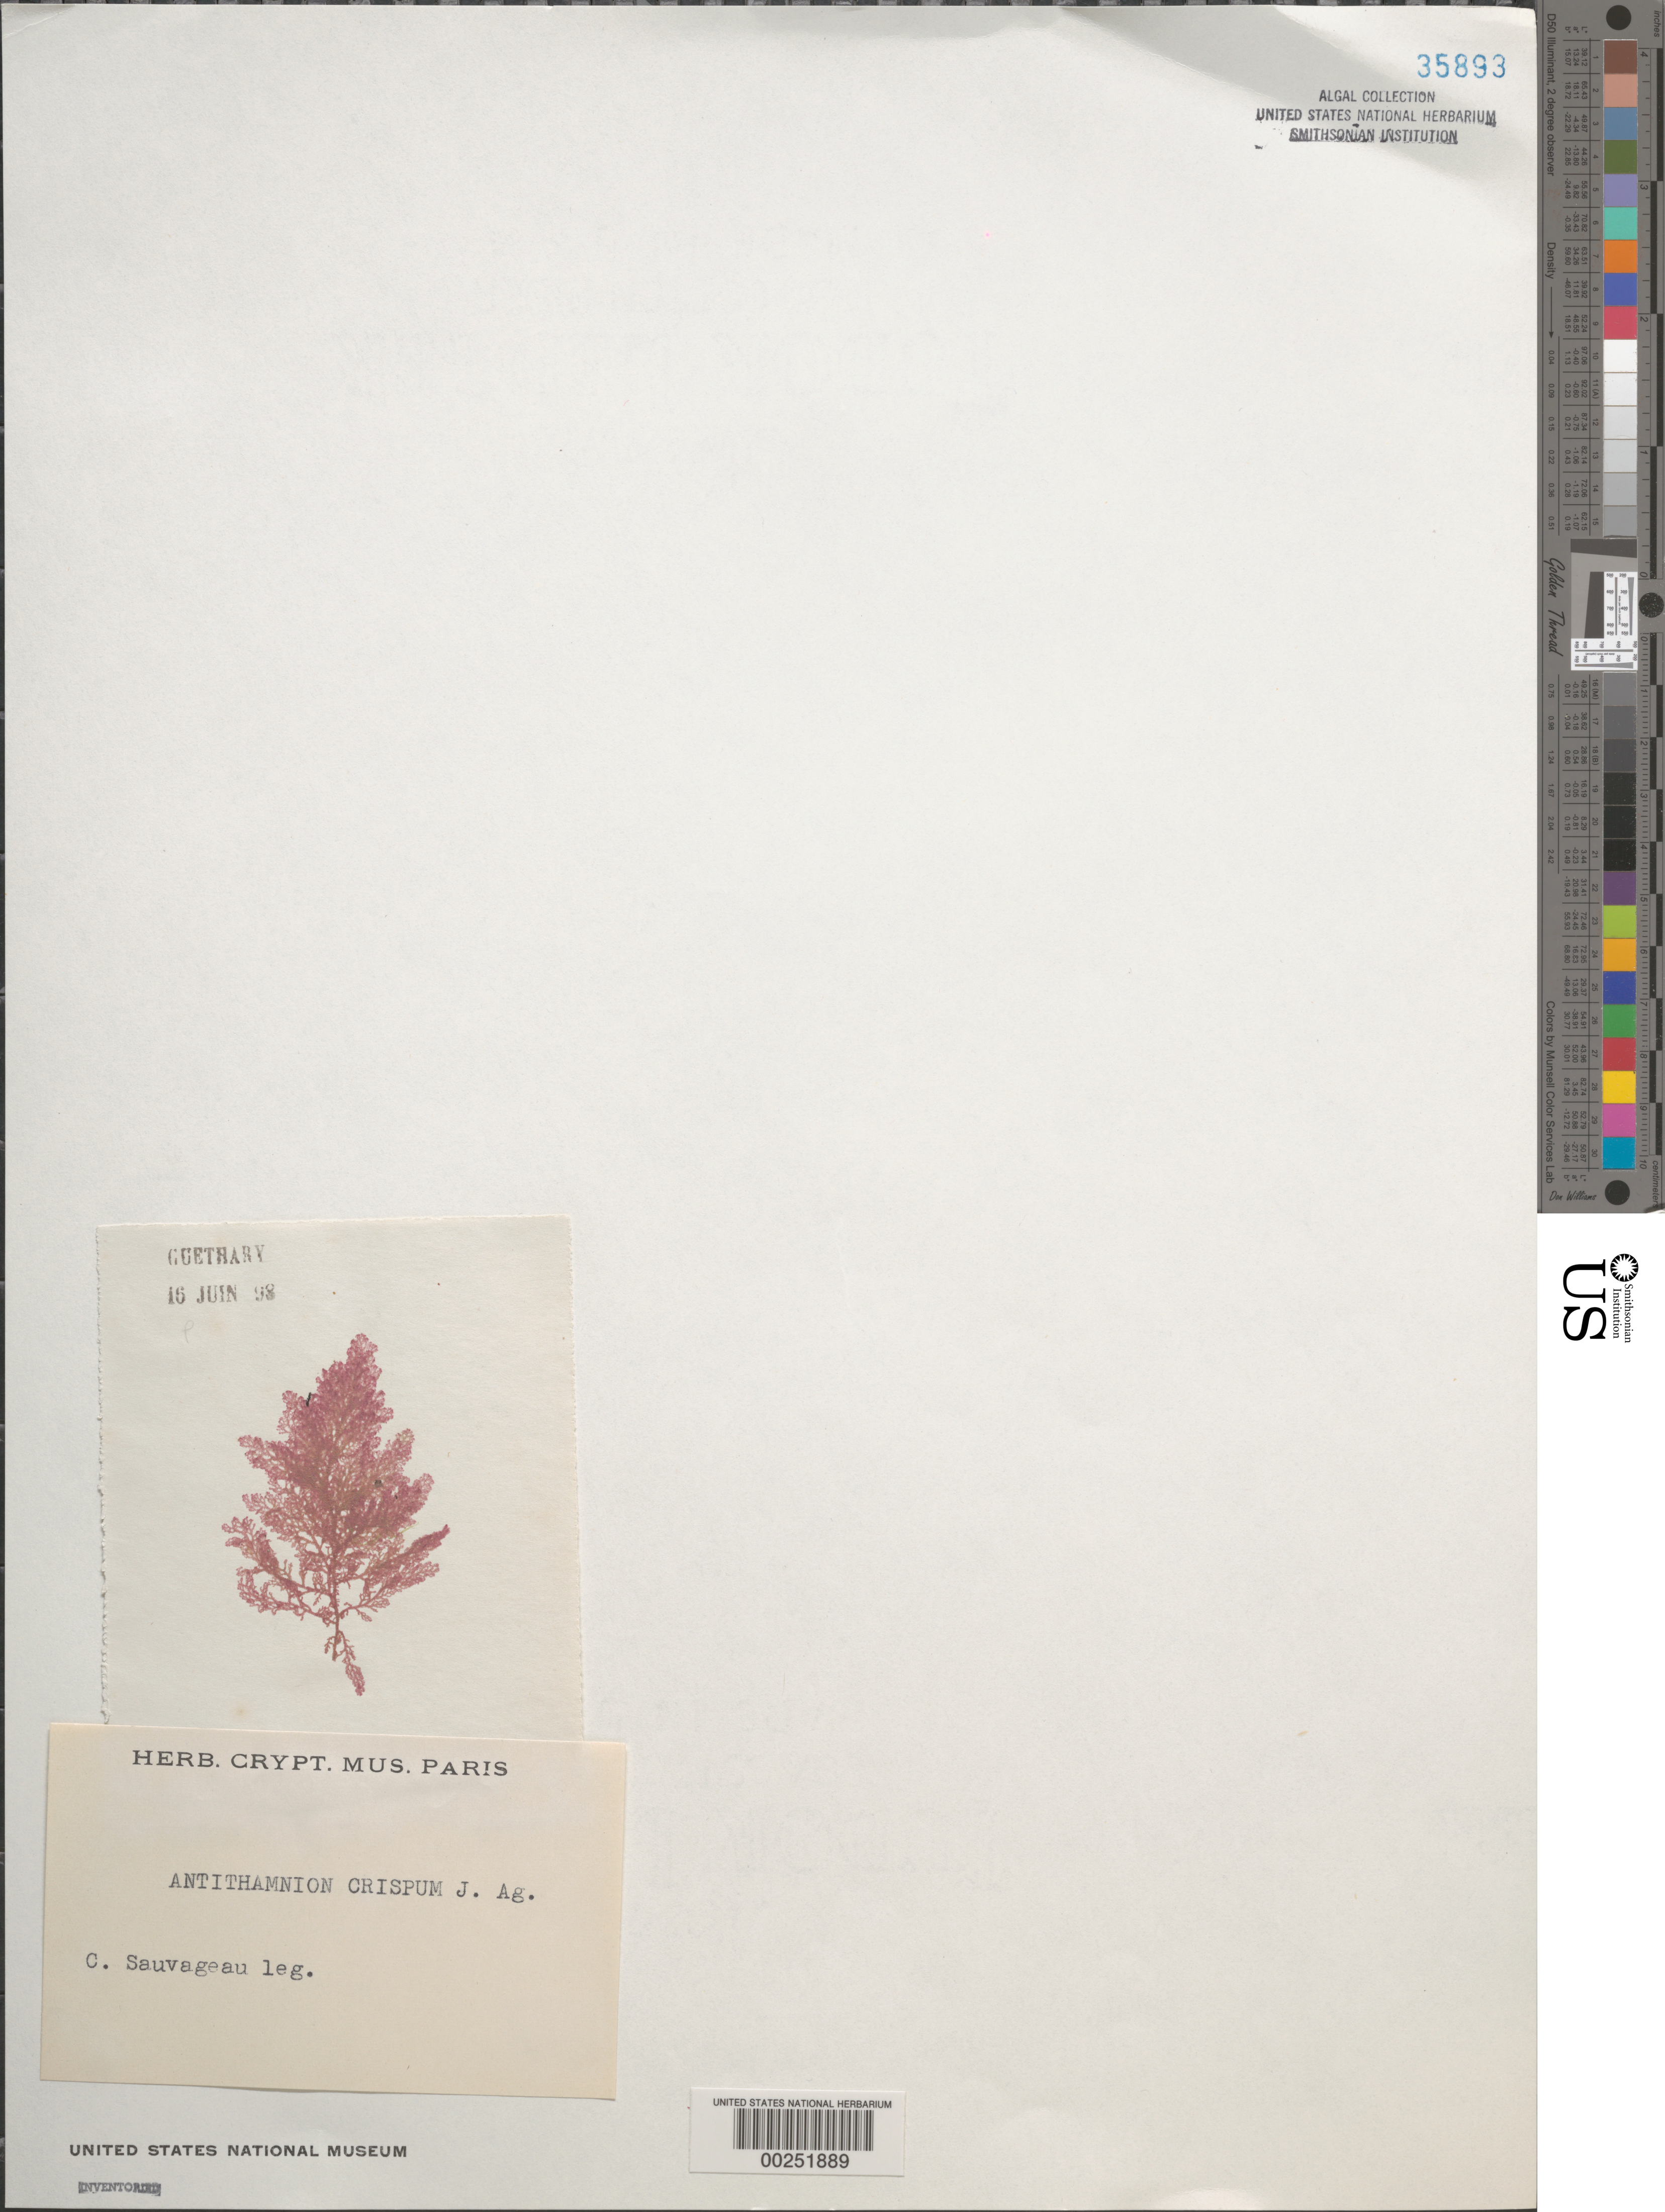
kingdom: Plantae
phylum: Rhodophyta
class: Florideophyceae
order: Ceramiales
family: Ceramiaceae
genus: Pterothamnion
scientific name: Pterothamnion crispum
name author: (Ducluzeau) Nägeli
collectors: C. F. Sauvageau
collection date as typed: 16 Jun 1898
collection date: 1898-06-16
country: France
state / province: Nouvelle-Aquitaine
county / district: Pyrénées-Atlantiques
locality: Guethary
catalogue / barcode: US 35893